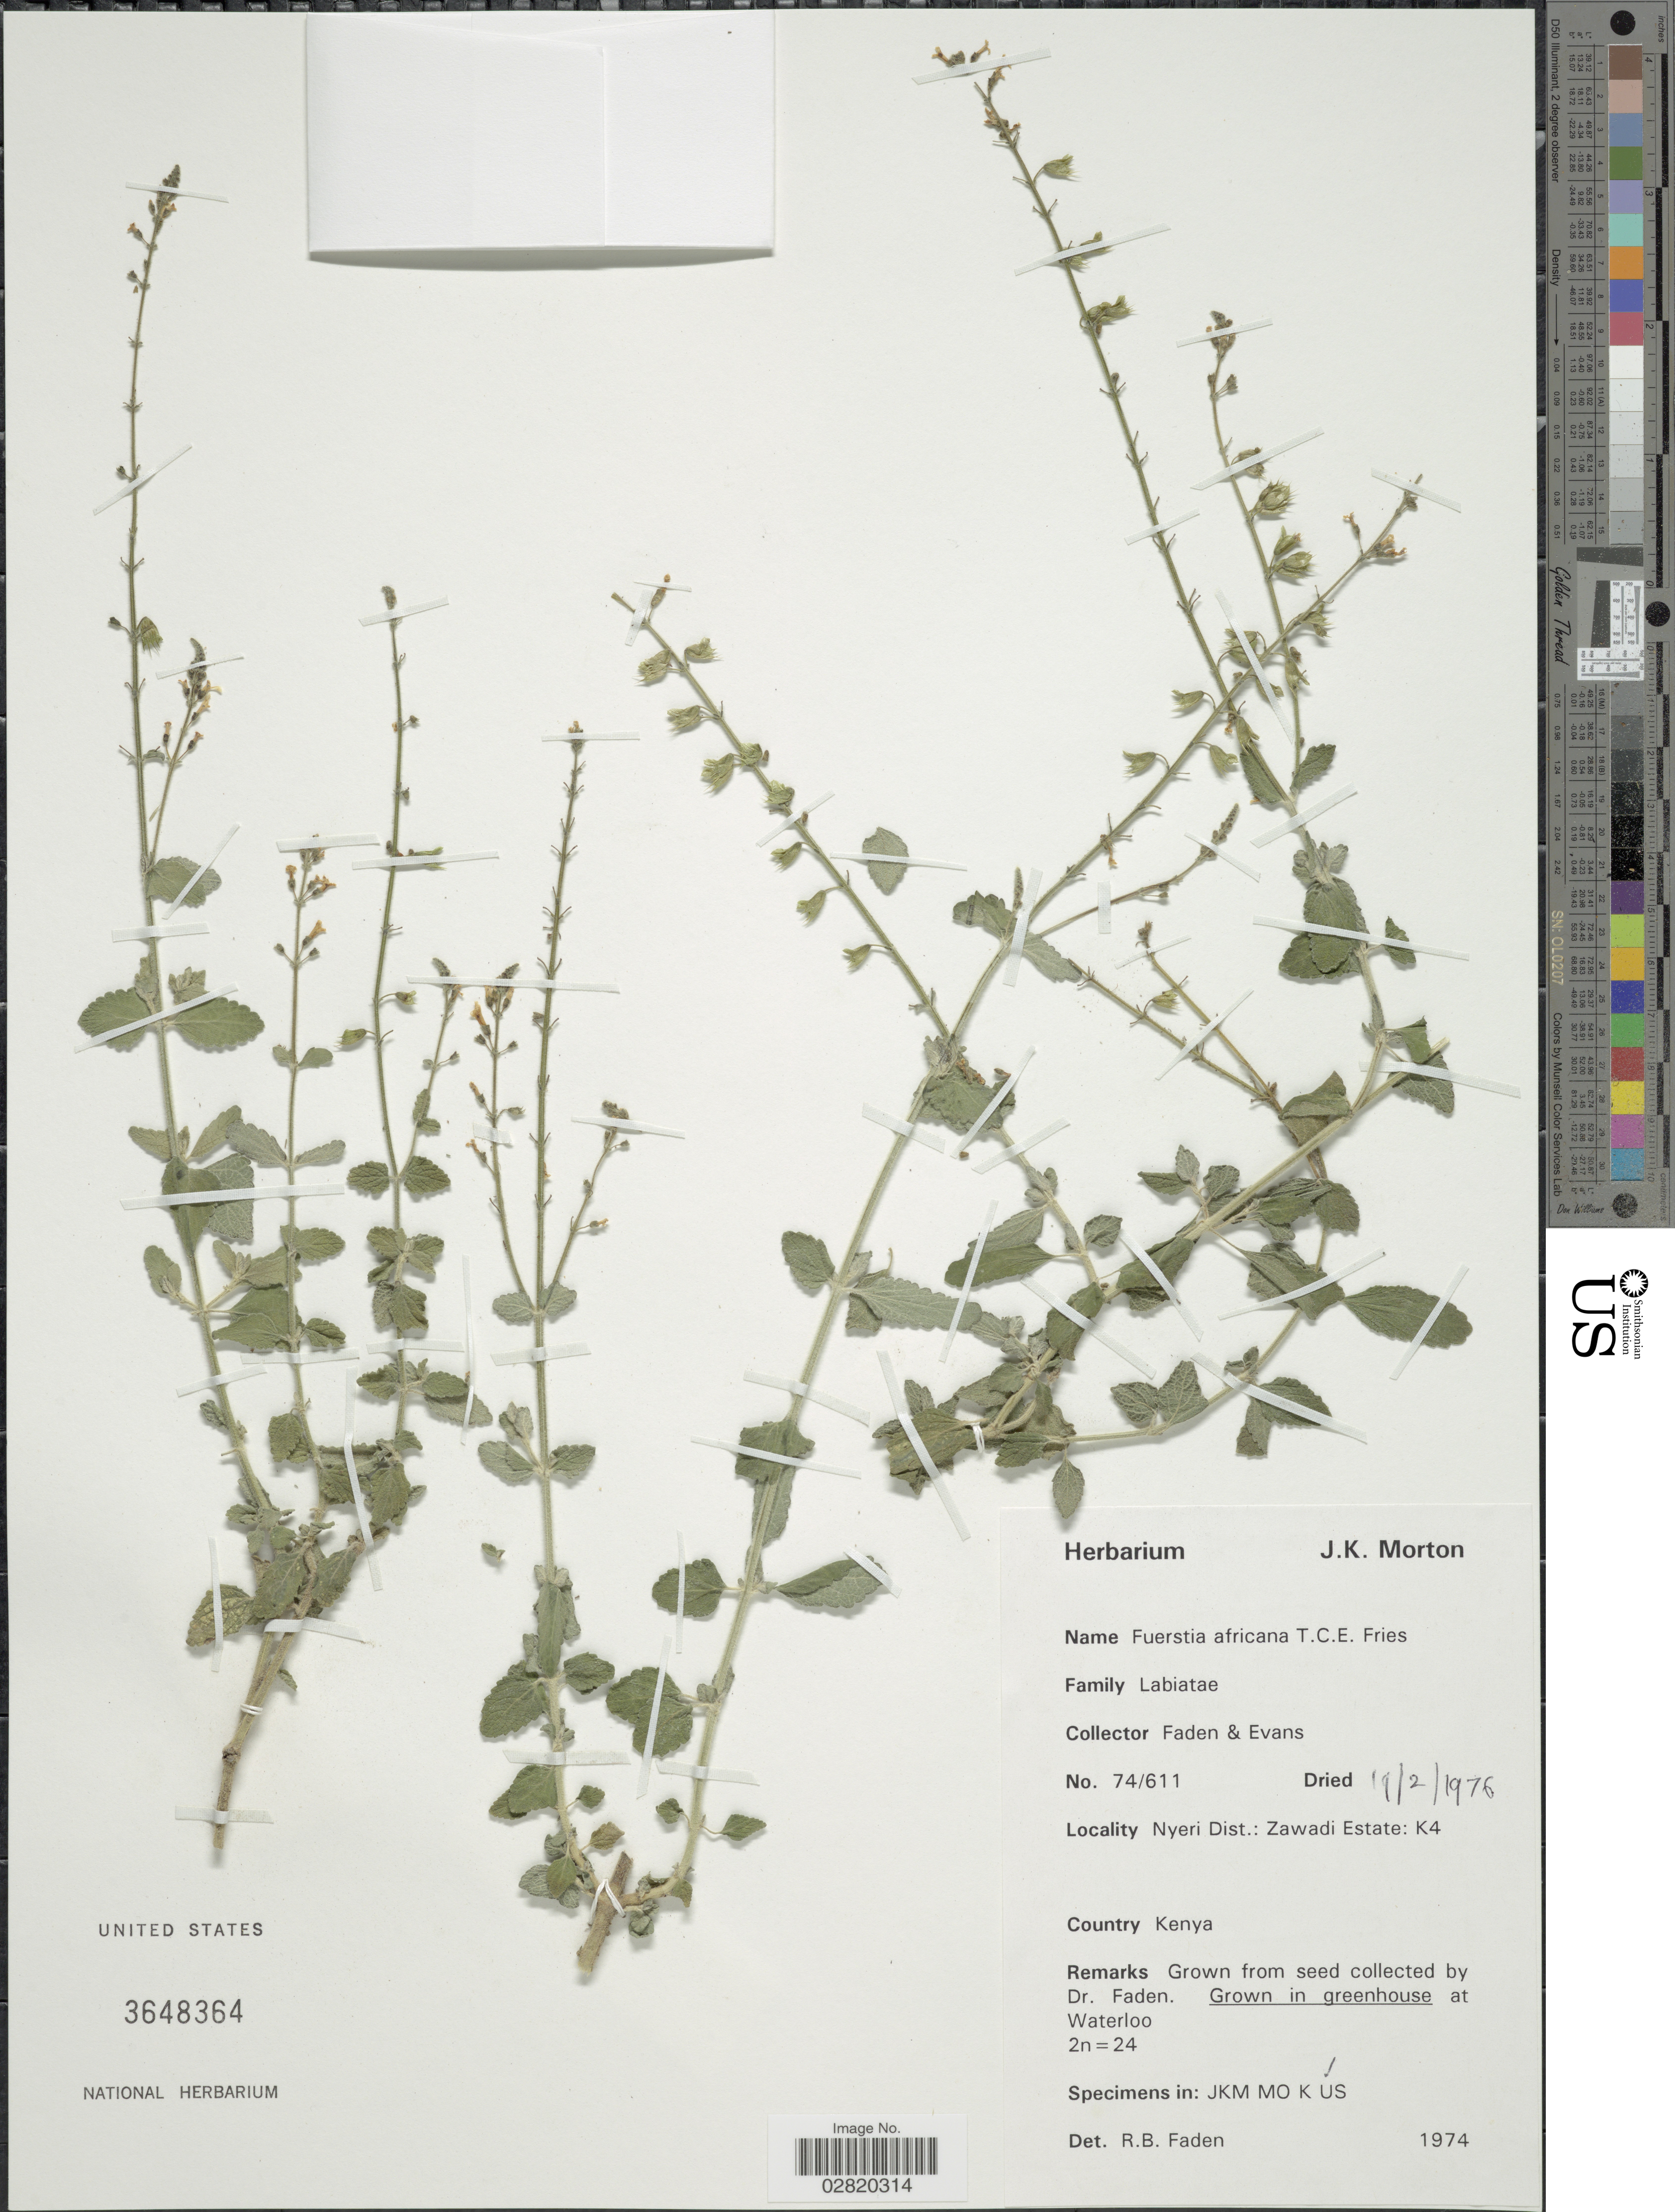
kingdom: Plantae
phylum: Tracheophyta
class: Magnoliopsida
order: Lamiales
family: Lamiaceae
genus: Fuerstia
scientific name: Fuerstia africana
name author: T.C.E. Fr.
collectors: -- Faden & Evans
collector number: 74/611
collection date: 1976-02-19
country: Kenya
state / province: Nyeri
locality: Nyeri Dist.: Zawadi Estate: K4.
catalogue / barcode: US 3648364